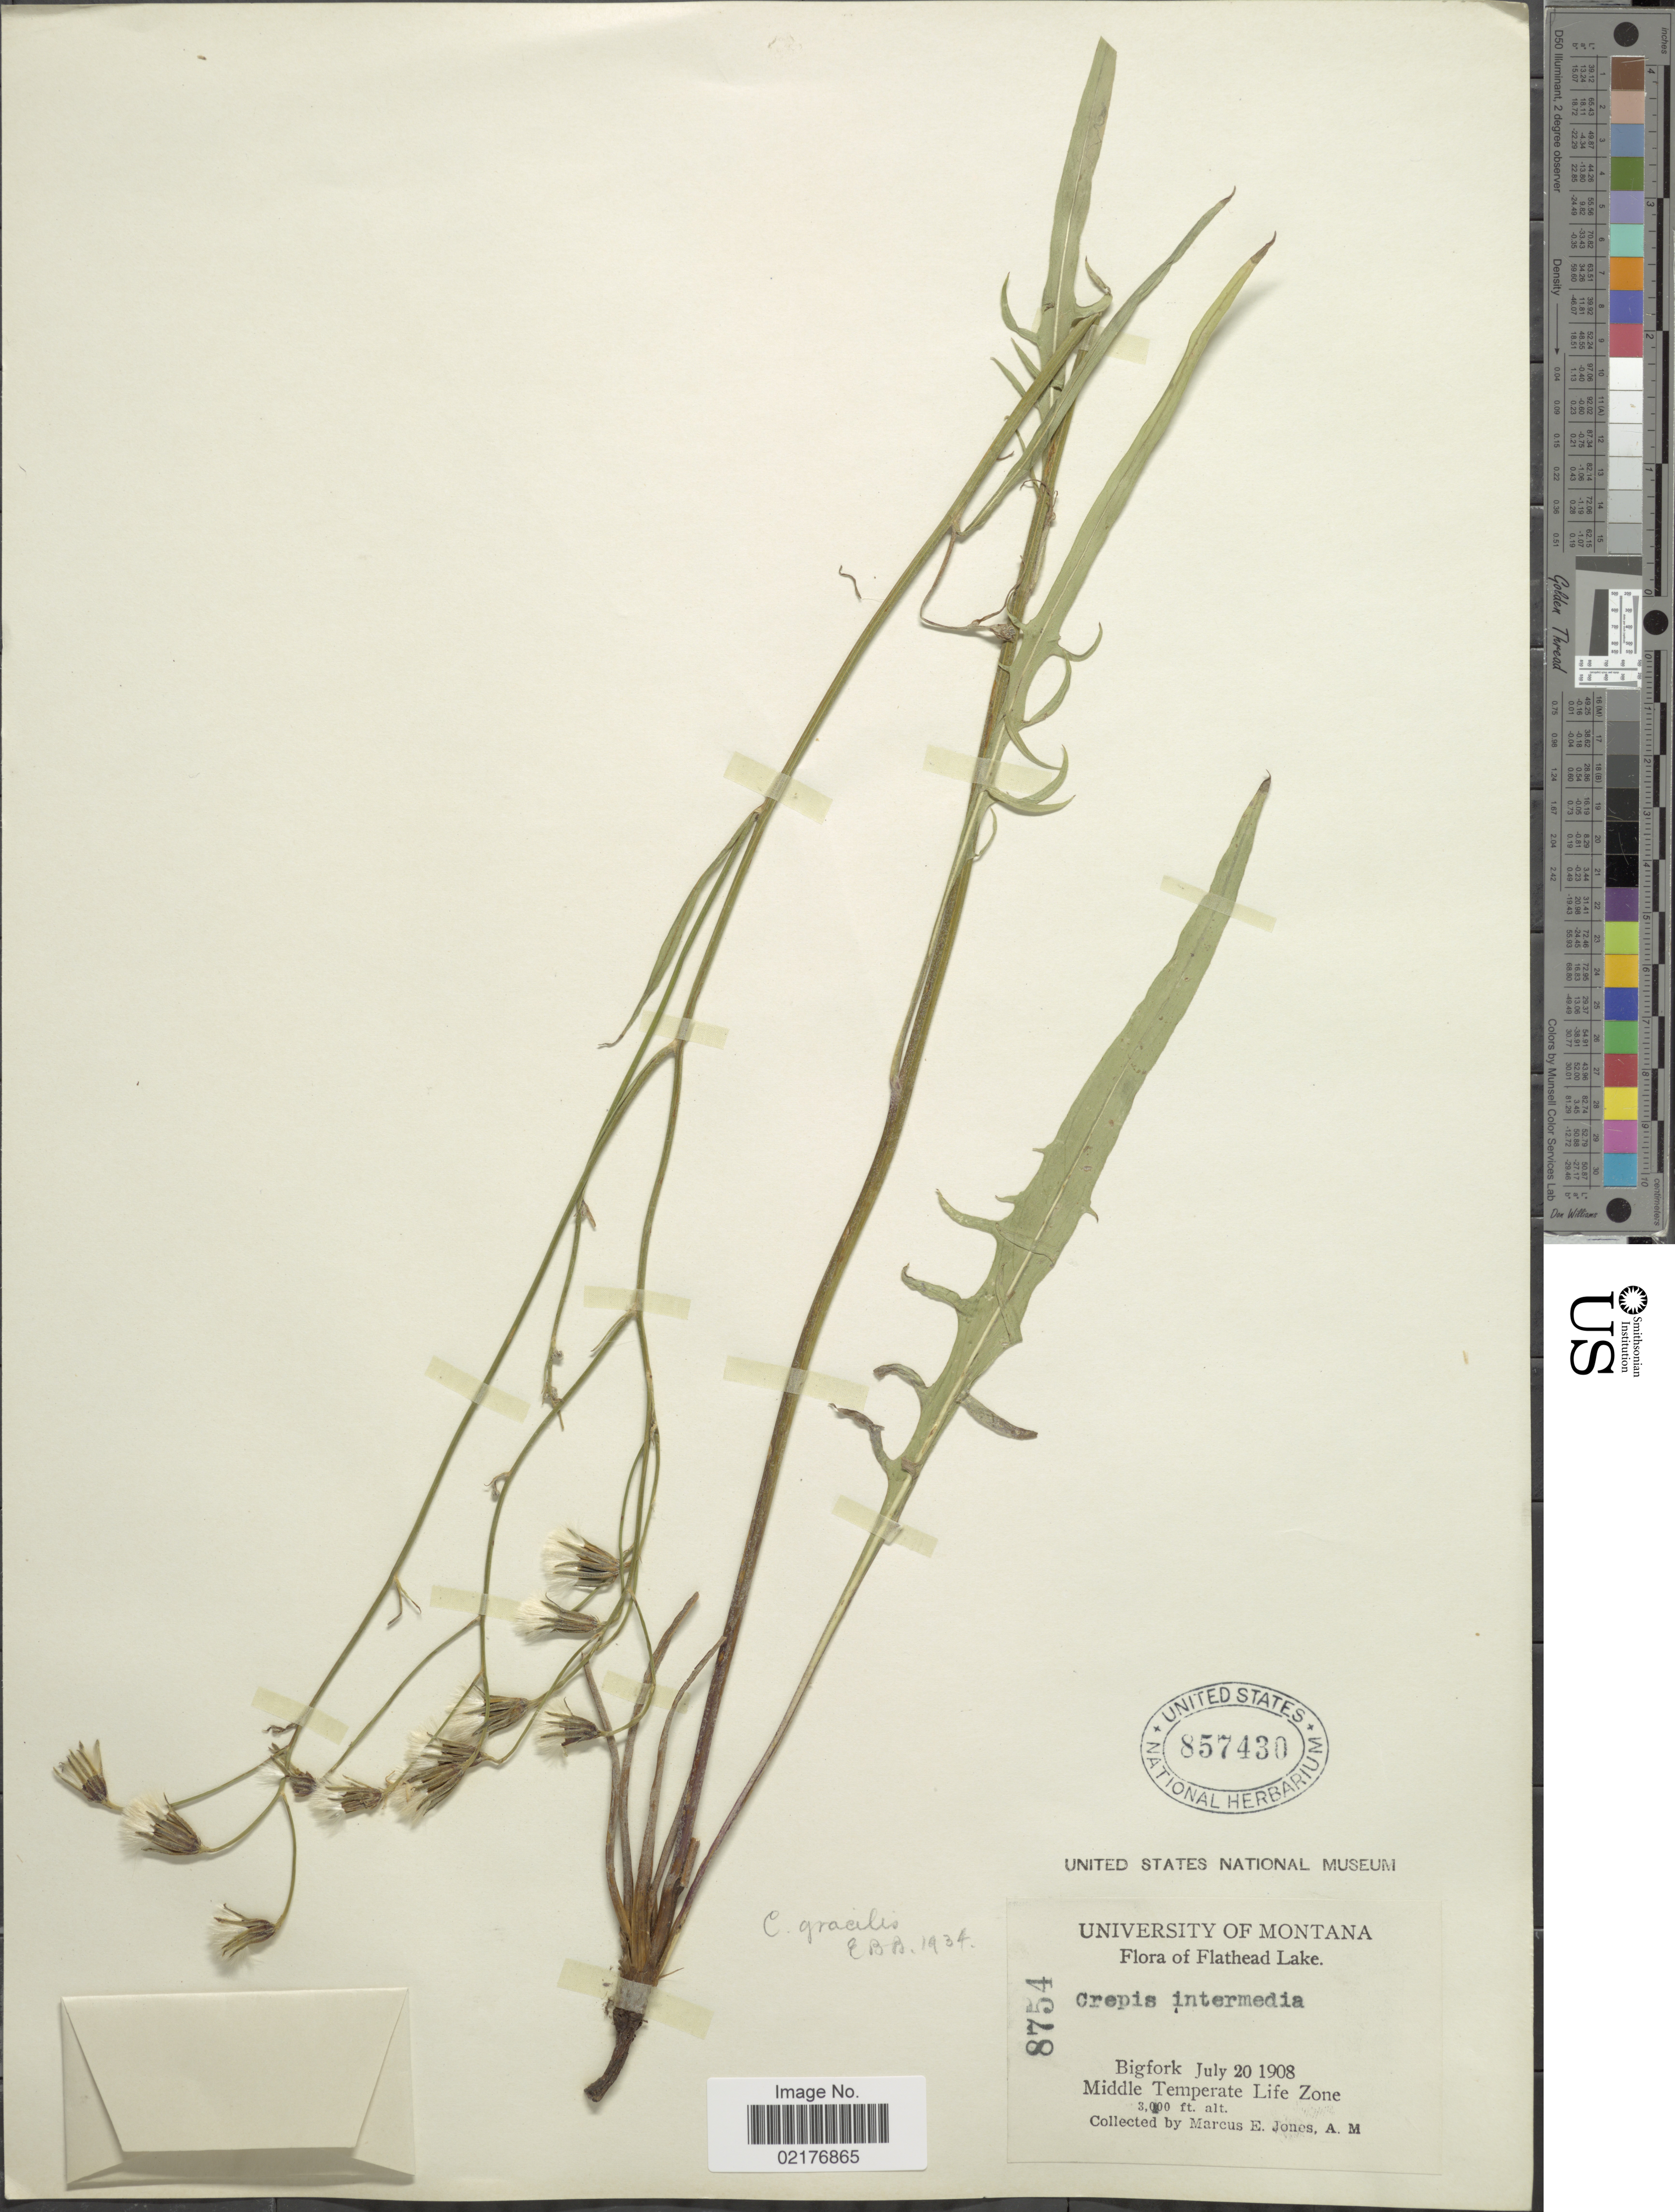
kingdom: Plantae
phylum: Tracheophyta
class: Magnoliopsida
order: Asterales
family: Asteraceae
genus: Crepis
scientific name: Crepis atribarba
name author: A. Heller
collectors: M. E. Jones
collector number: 8754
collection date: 1908-07-20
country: United States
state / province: Montana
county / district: Flathead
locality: Flathead Lake, Bigfork, Middle Temperate Life Zone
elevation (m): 914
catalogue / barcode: US 857430